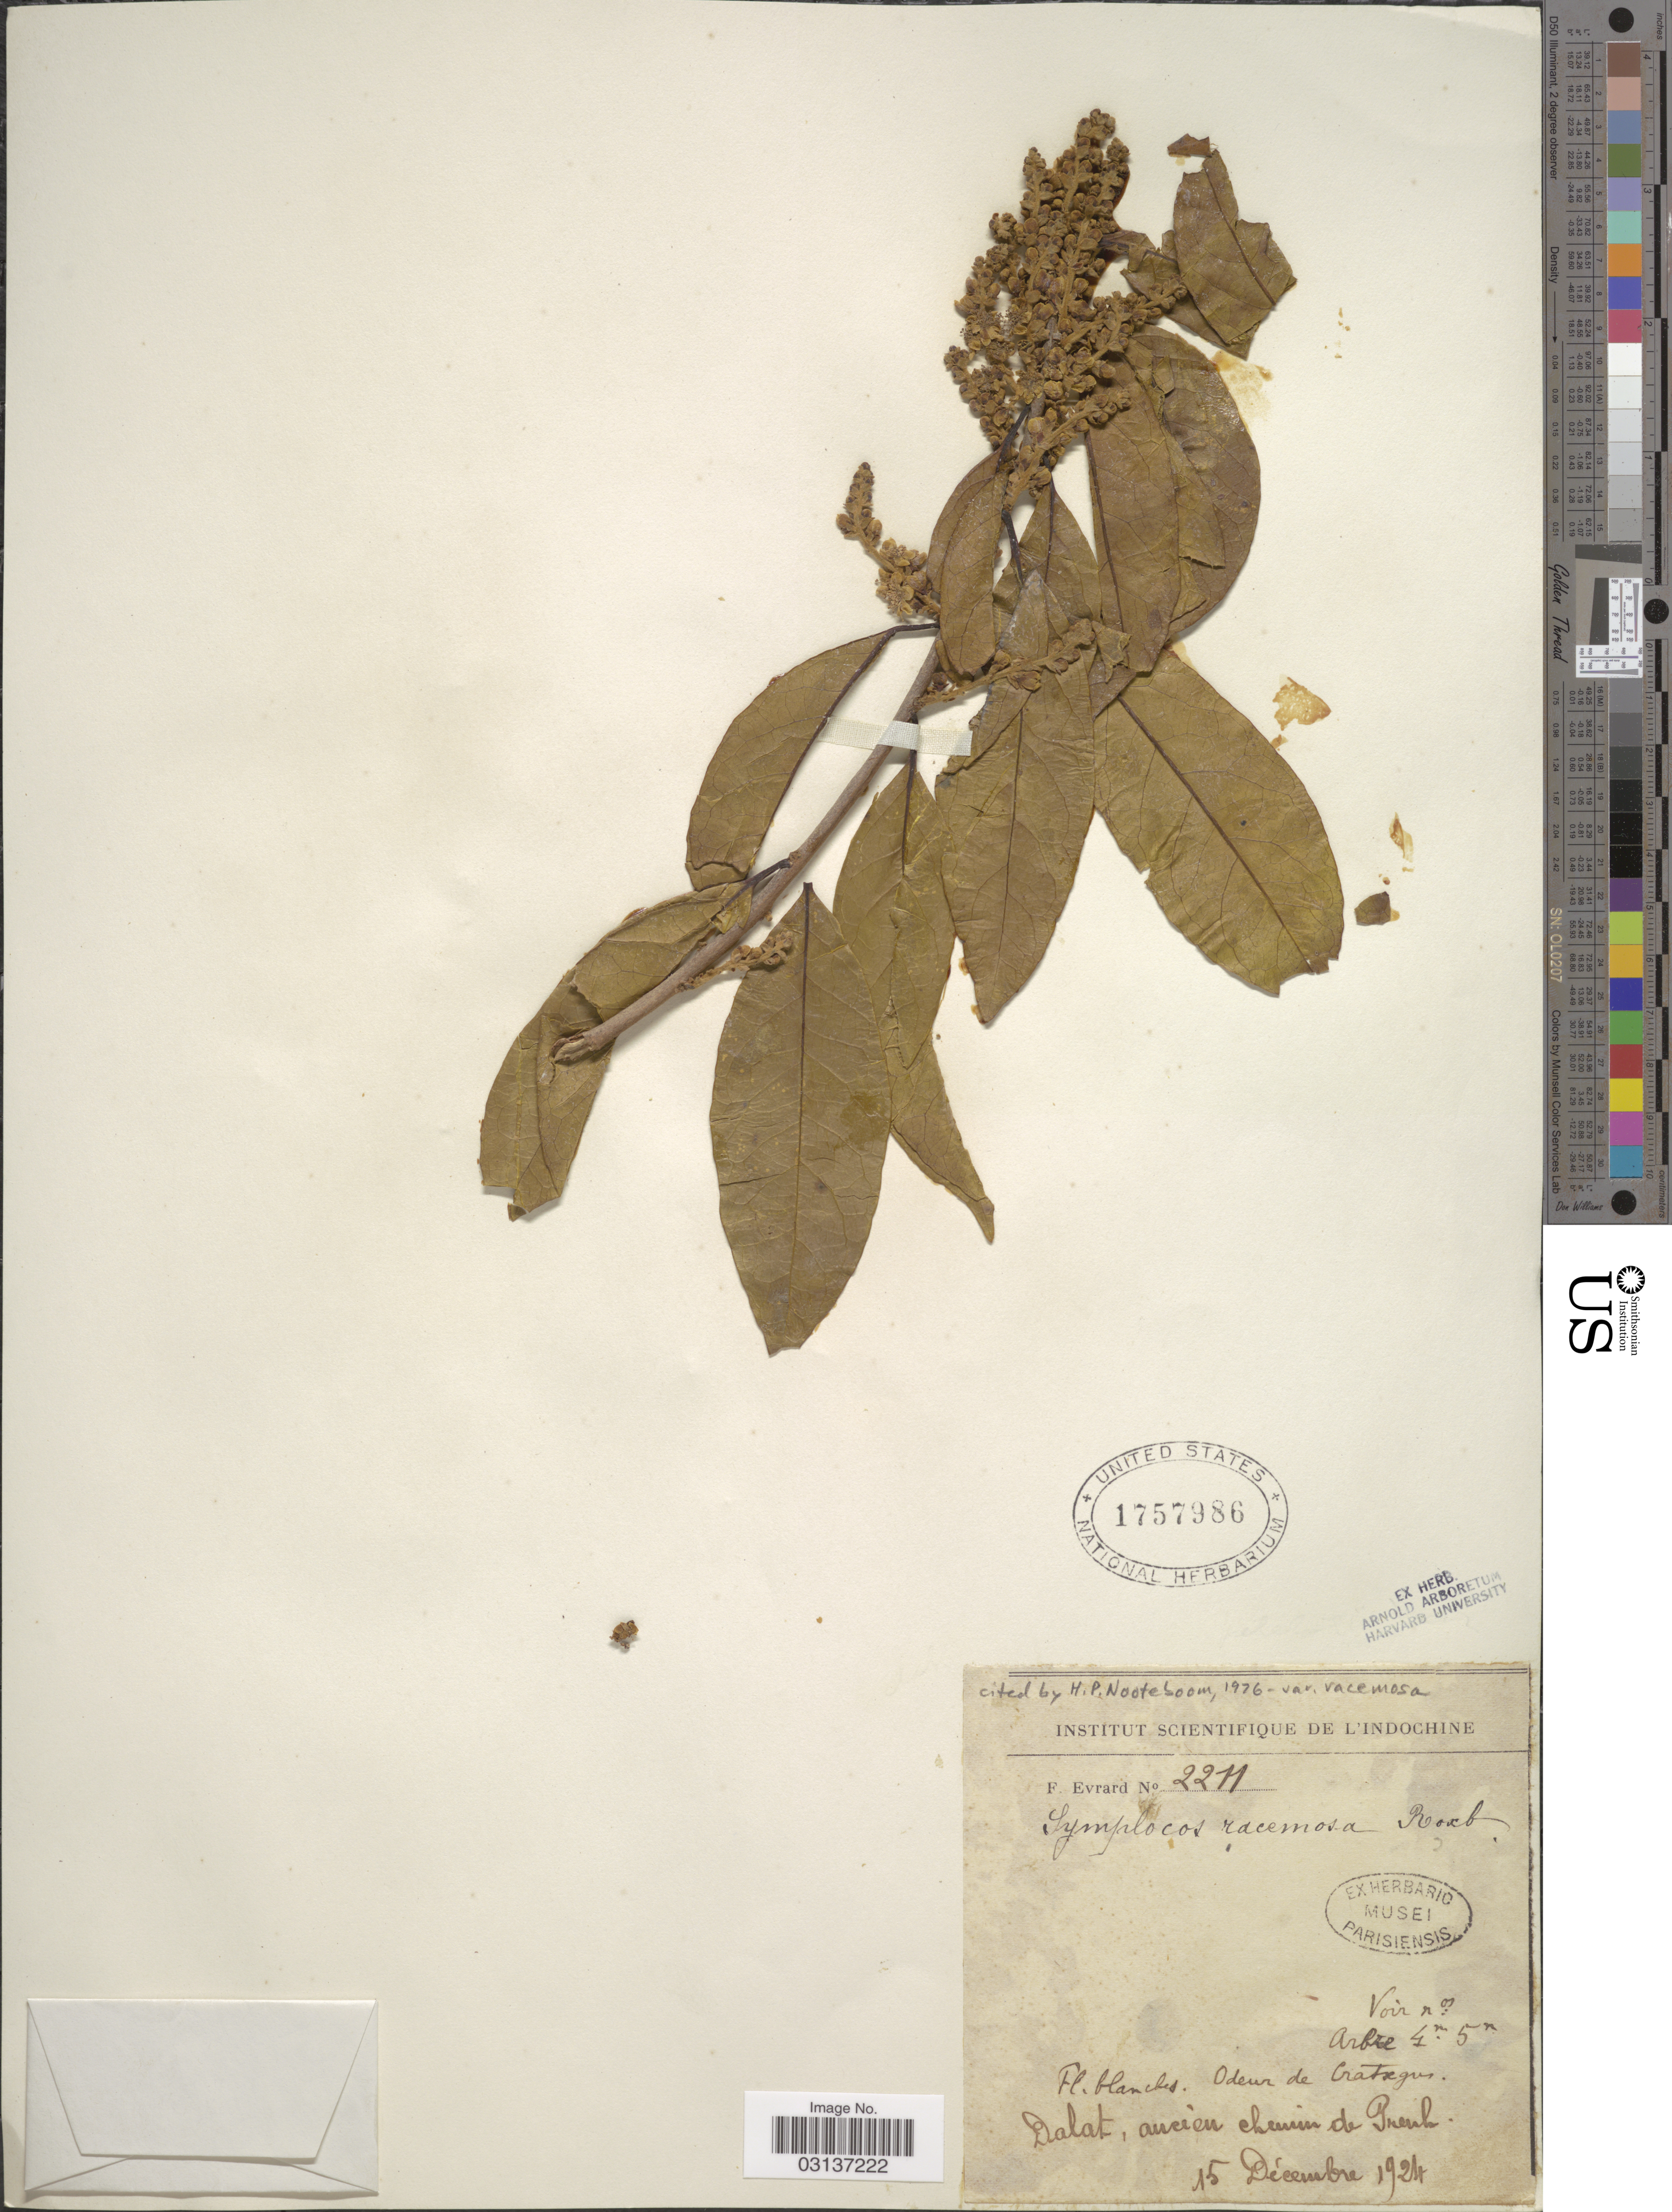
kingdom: Plantae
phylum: Tracheophyta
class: Magnoliopsida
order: Ericales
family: Symplocaceae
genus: Symplocos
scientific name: Symplocos racemosa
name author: Roxb.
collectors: F. Evrard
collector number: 2211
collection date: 1924-12-15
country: Vietnam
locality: Dalat, ancien chemin de Prenh [interpreted].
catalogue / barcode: US 1757986